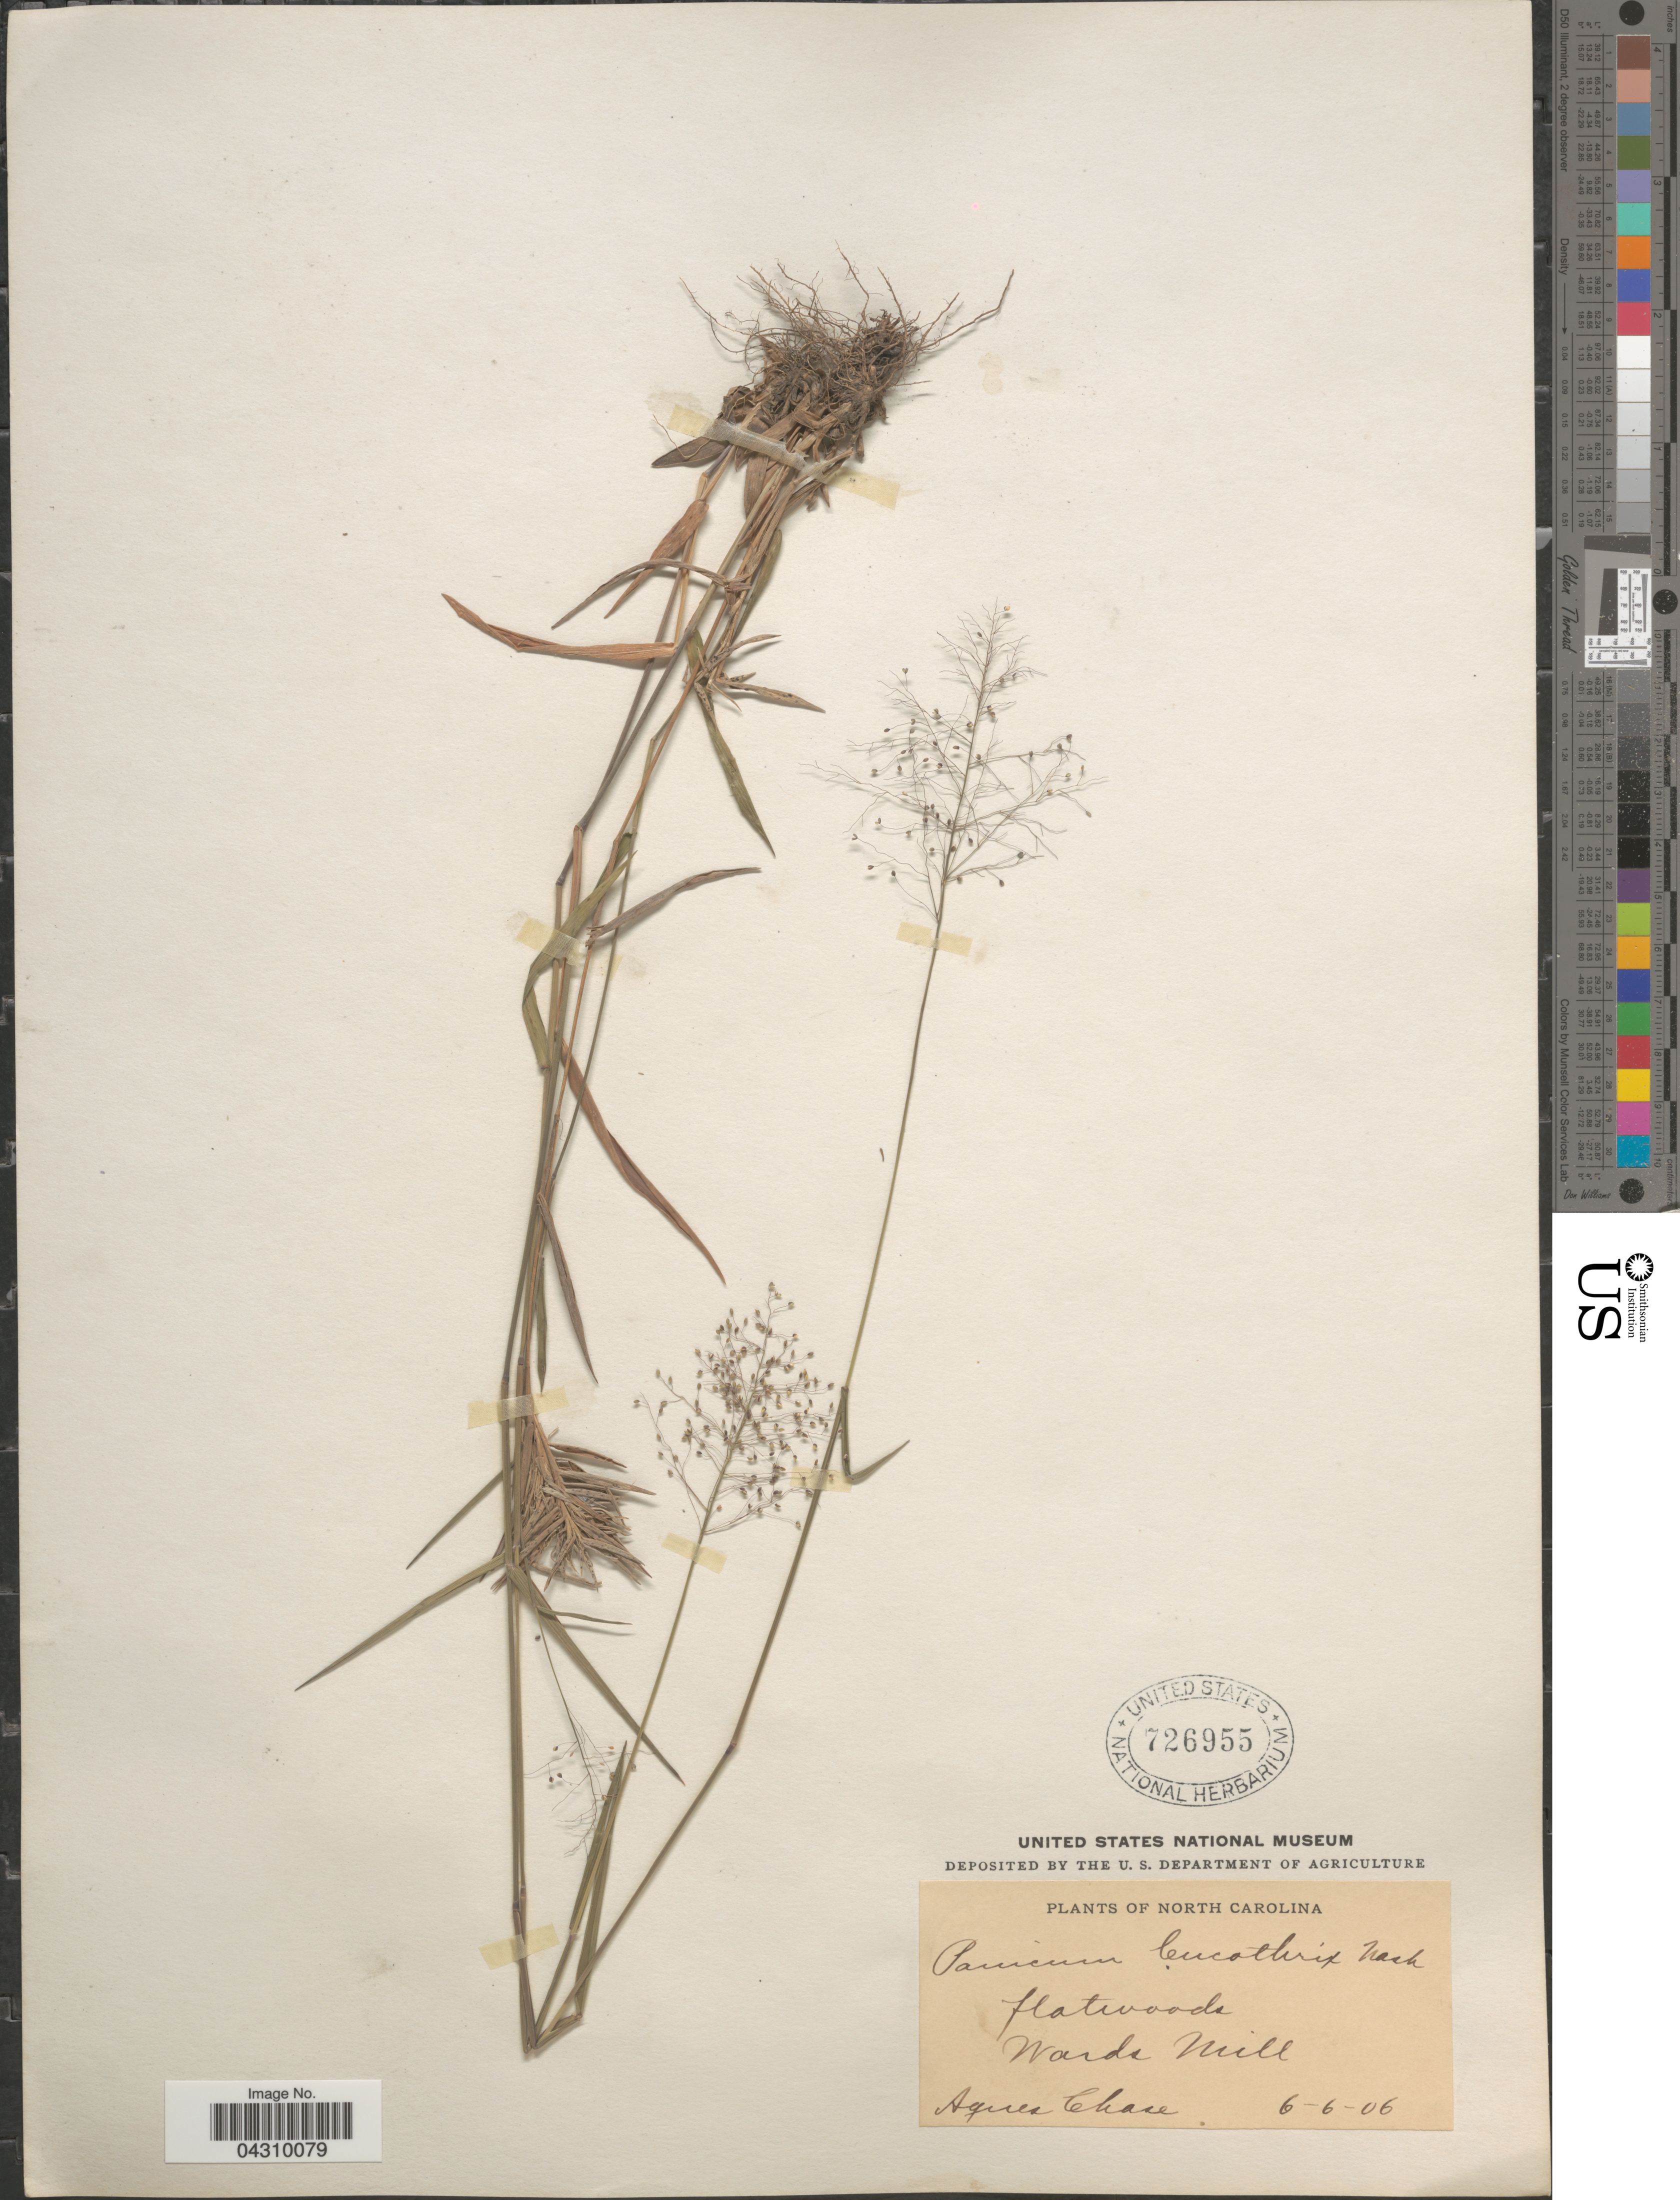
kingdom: Plantae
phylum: Tracheophyta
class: Liliopsida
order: Poales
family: Poaceae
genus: Dichanthelium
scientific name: Dichanthelium acuminatum var. acuminatum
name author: (Sw.) Gould & C.A. Clark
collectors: A. Chase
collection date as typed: Transcribed d/m/y: 6/6/6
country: United States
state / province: North Carolina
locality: Wards Mill.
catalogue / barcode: US 726955